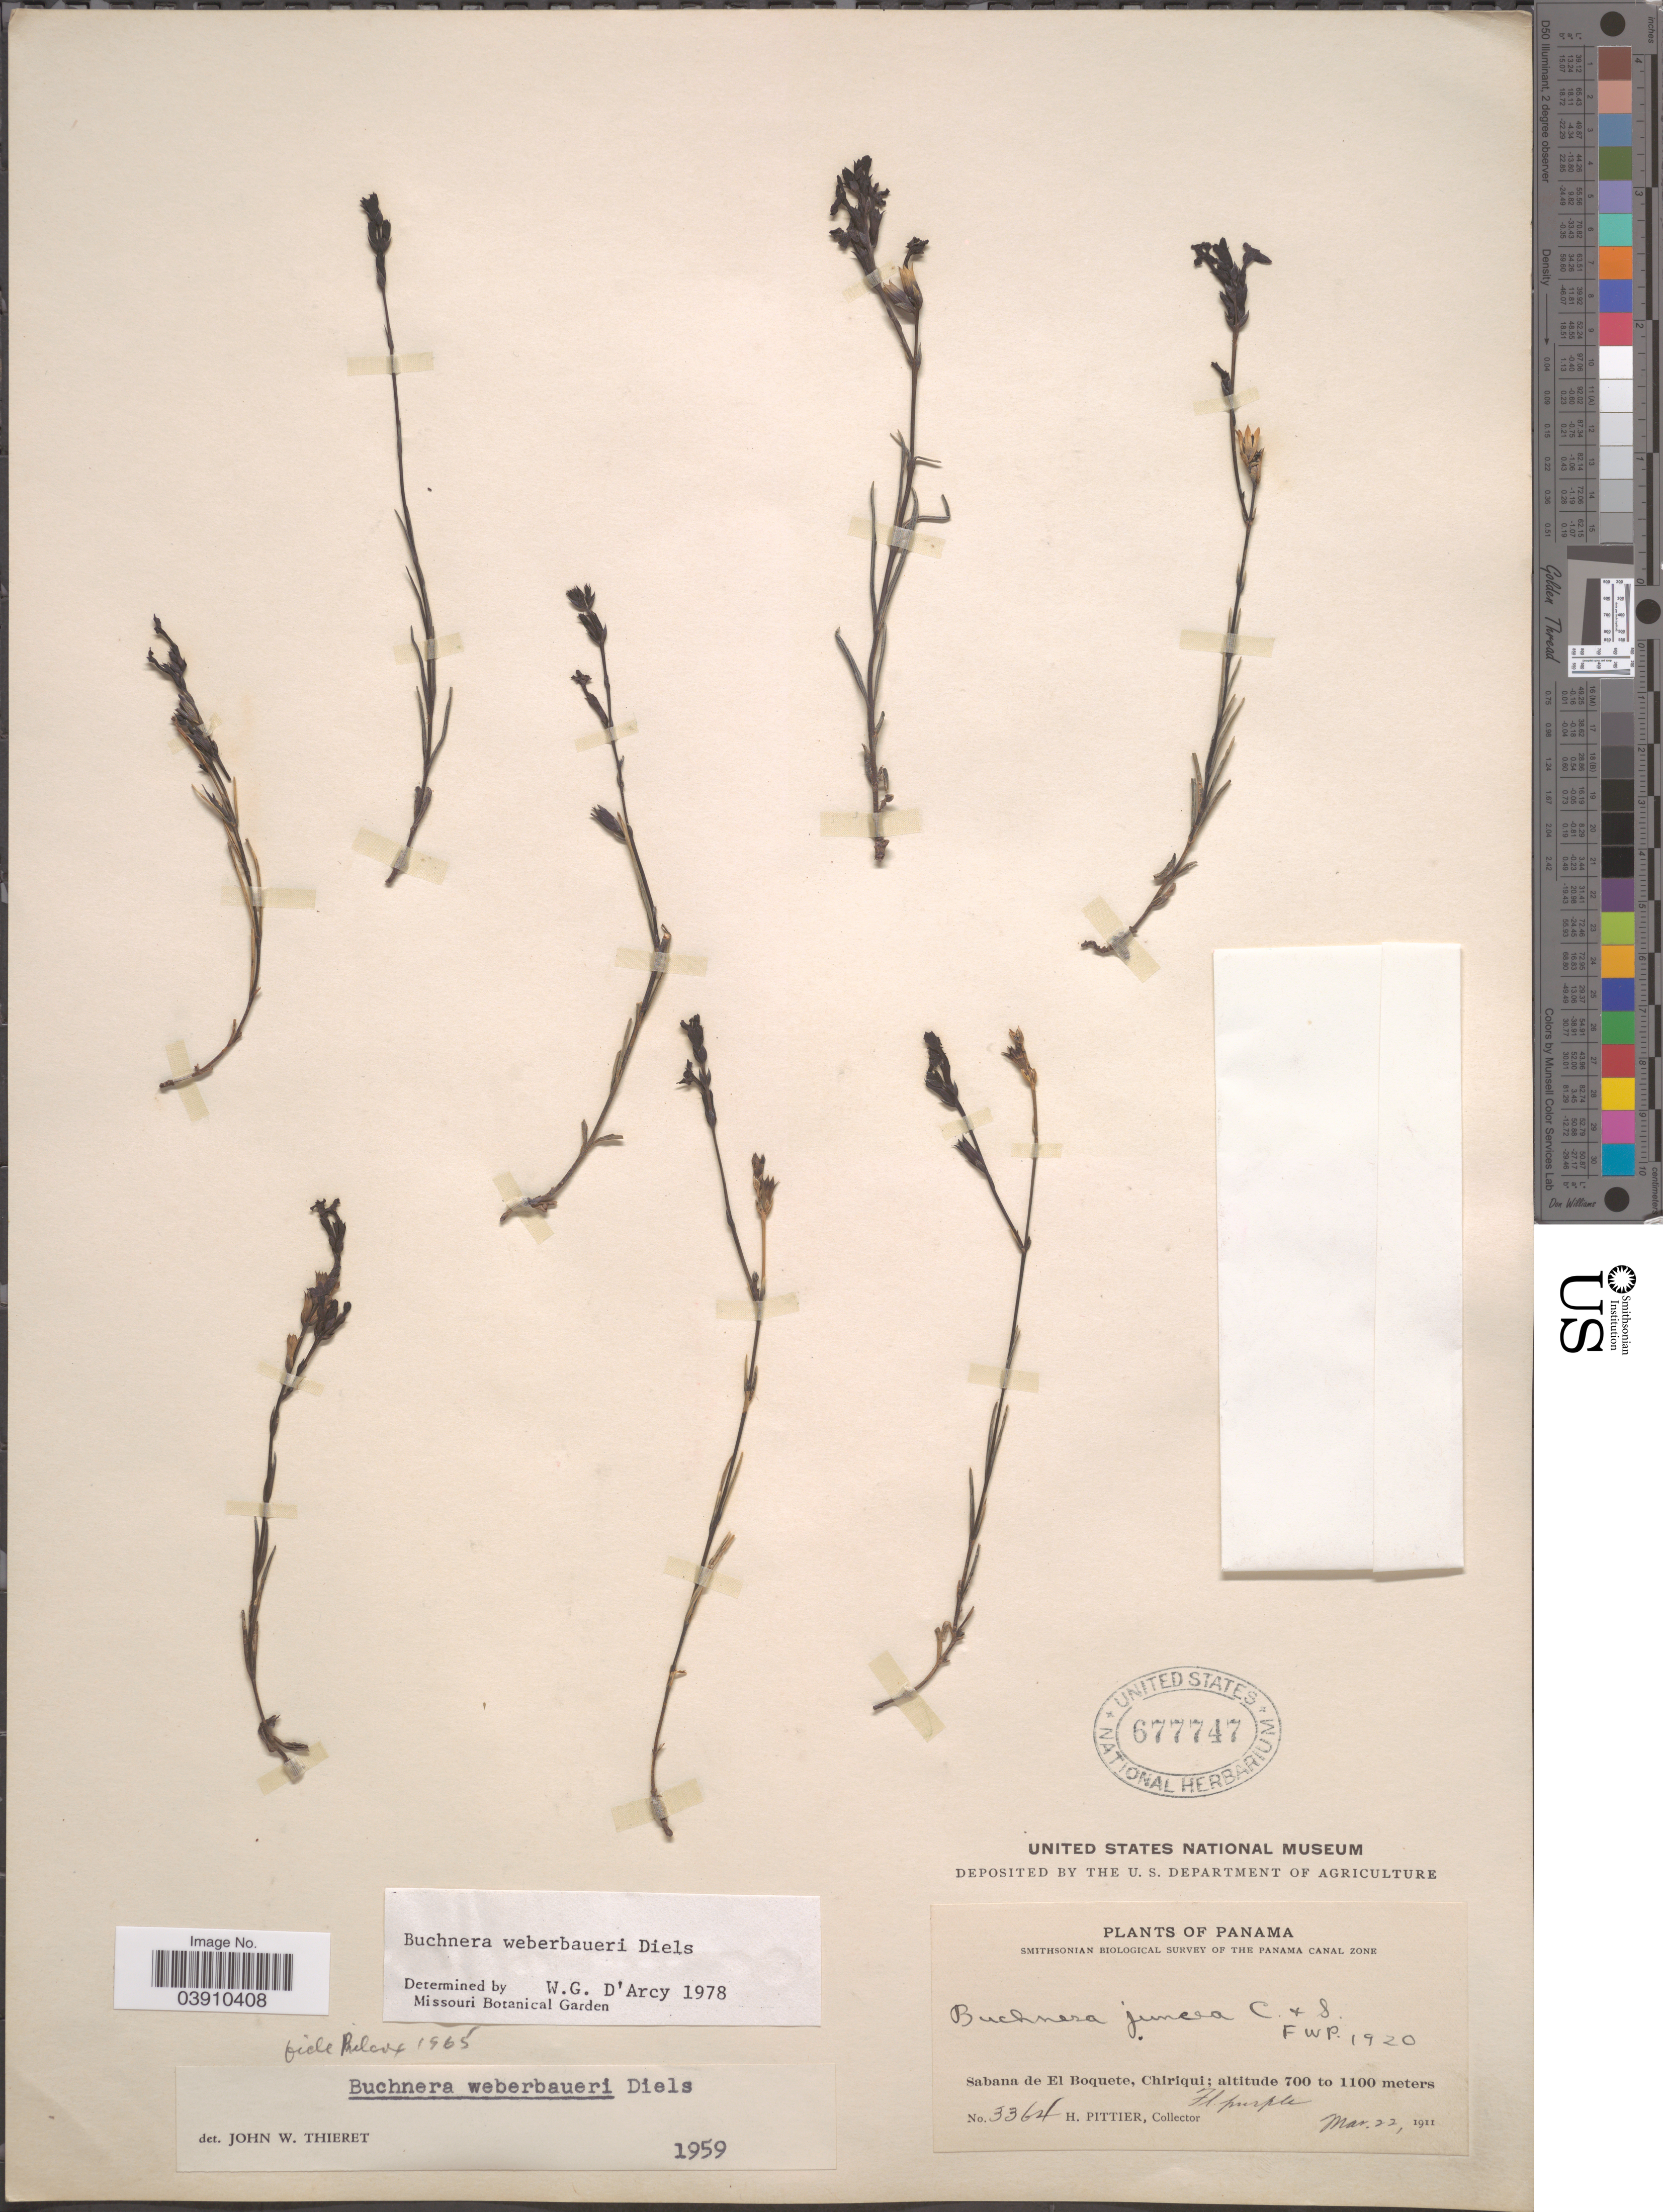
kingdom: Plantae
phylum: Tracheophyta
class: Magnoliopsida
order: Lamiales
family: Orobanchaceae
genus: Buchnera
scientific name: Buchnera weberbaueri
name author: Diels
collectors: H. F. Pittier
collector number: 3364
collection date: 1911-03-22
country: Panama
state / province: Chiriqui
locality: Panama Canal Zone. Sabana de El Boquete.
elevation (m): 700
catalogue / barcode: US 677747